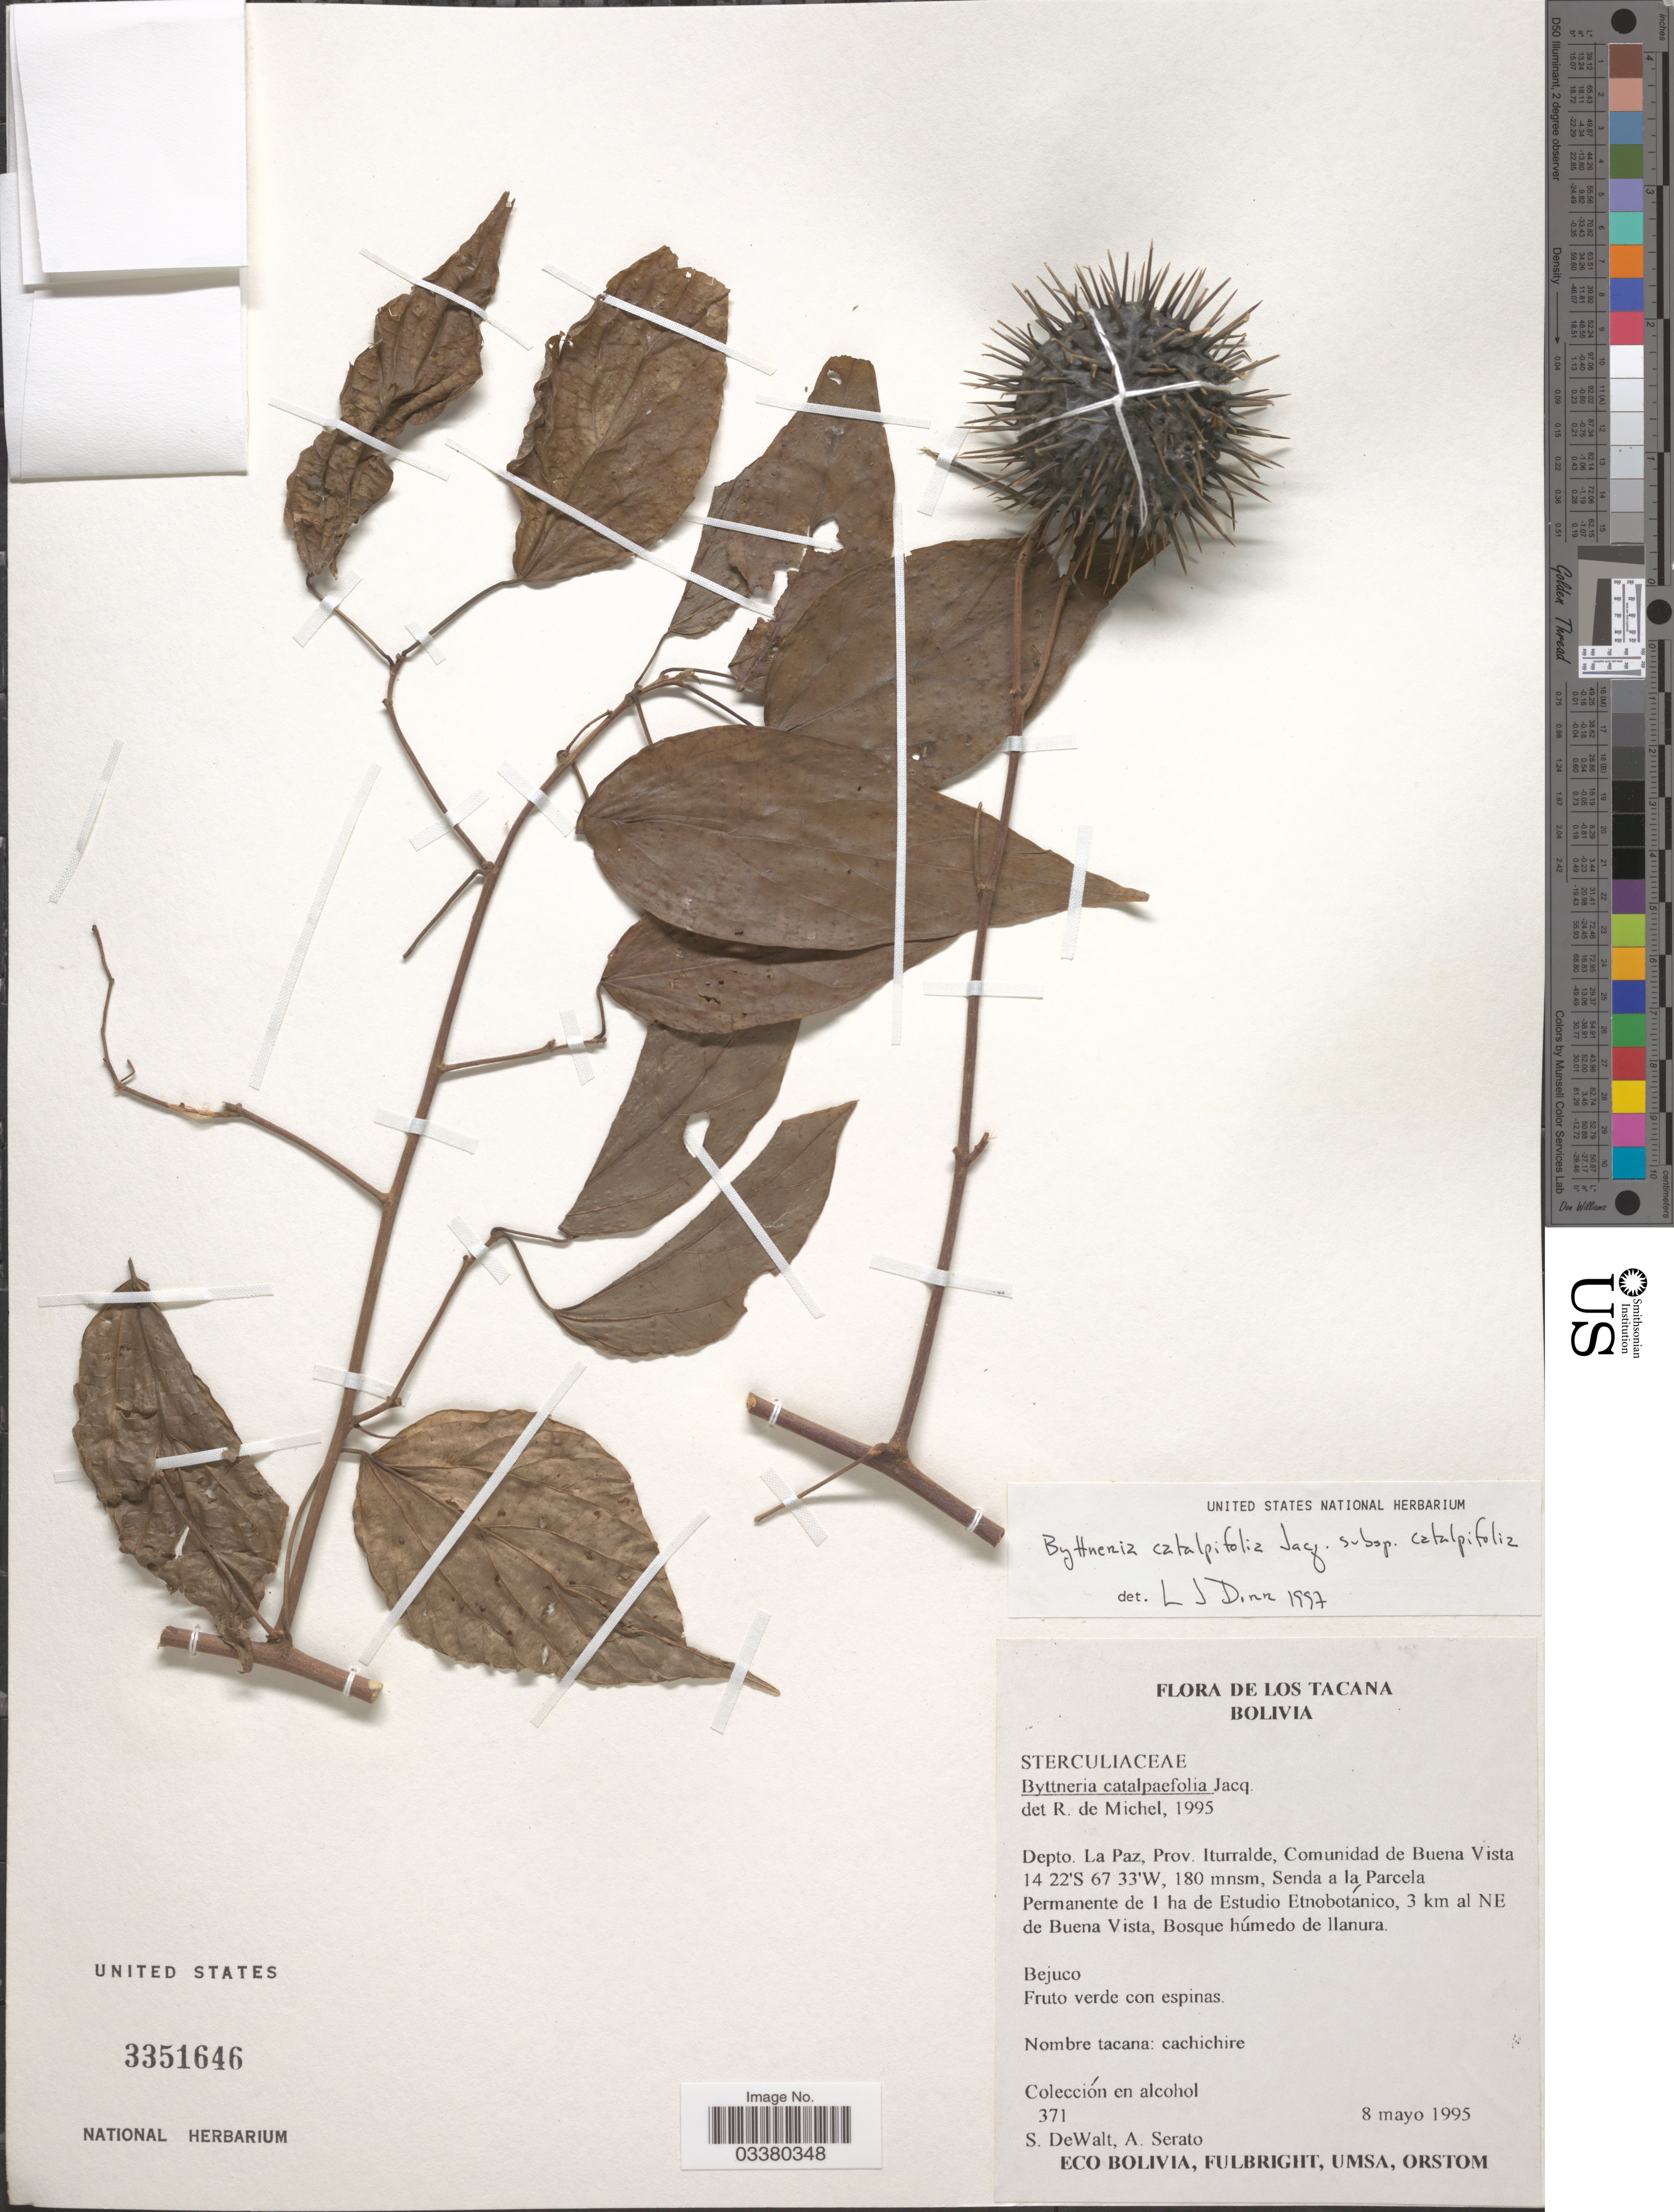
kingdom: Plantae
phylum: Tracheophyta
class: Magnoliopsida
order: Malvales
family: Malvaceae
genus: Byttneria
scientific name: Byttneria catalpifolia subsp. catalpifolia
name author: Jacq.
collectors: S. DeWalt & A. Serato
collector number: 371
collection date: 1995-05-08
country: Bolivia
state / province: La Paz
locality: Los Tacana. Depto. La Paz, Prov. Iturralde, Comunidad de Buena Vista. Senda a la Parcela Permanente de 1 ha de Estudio Etnobotánico, 3 km al NE de Buena Vista.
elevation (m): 180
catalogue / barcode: US 3351646